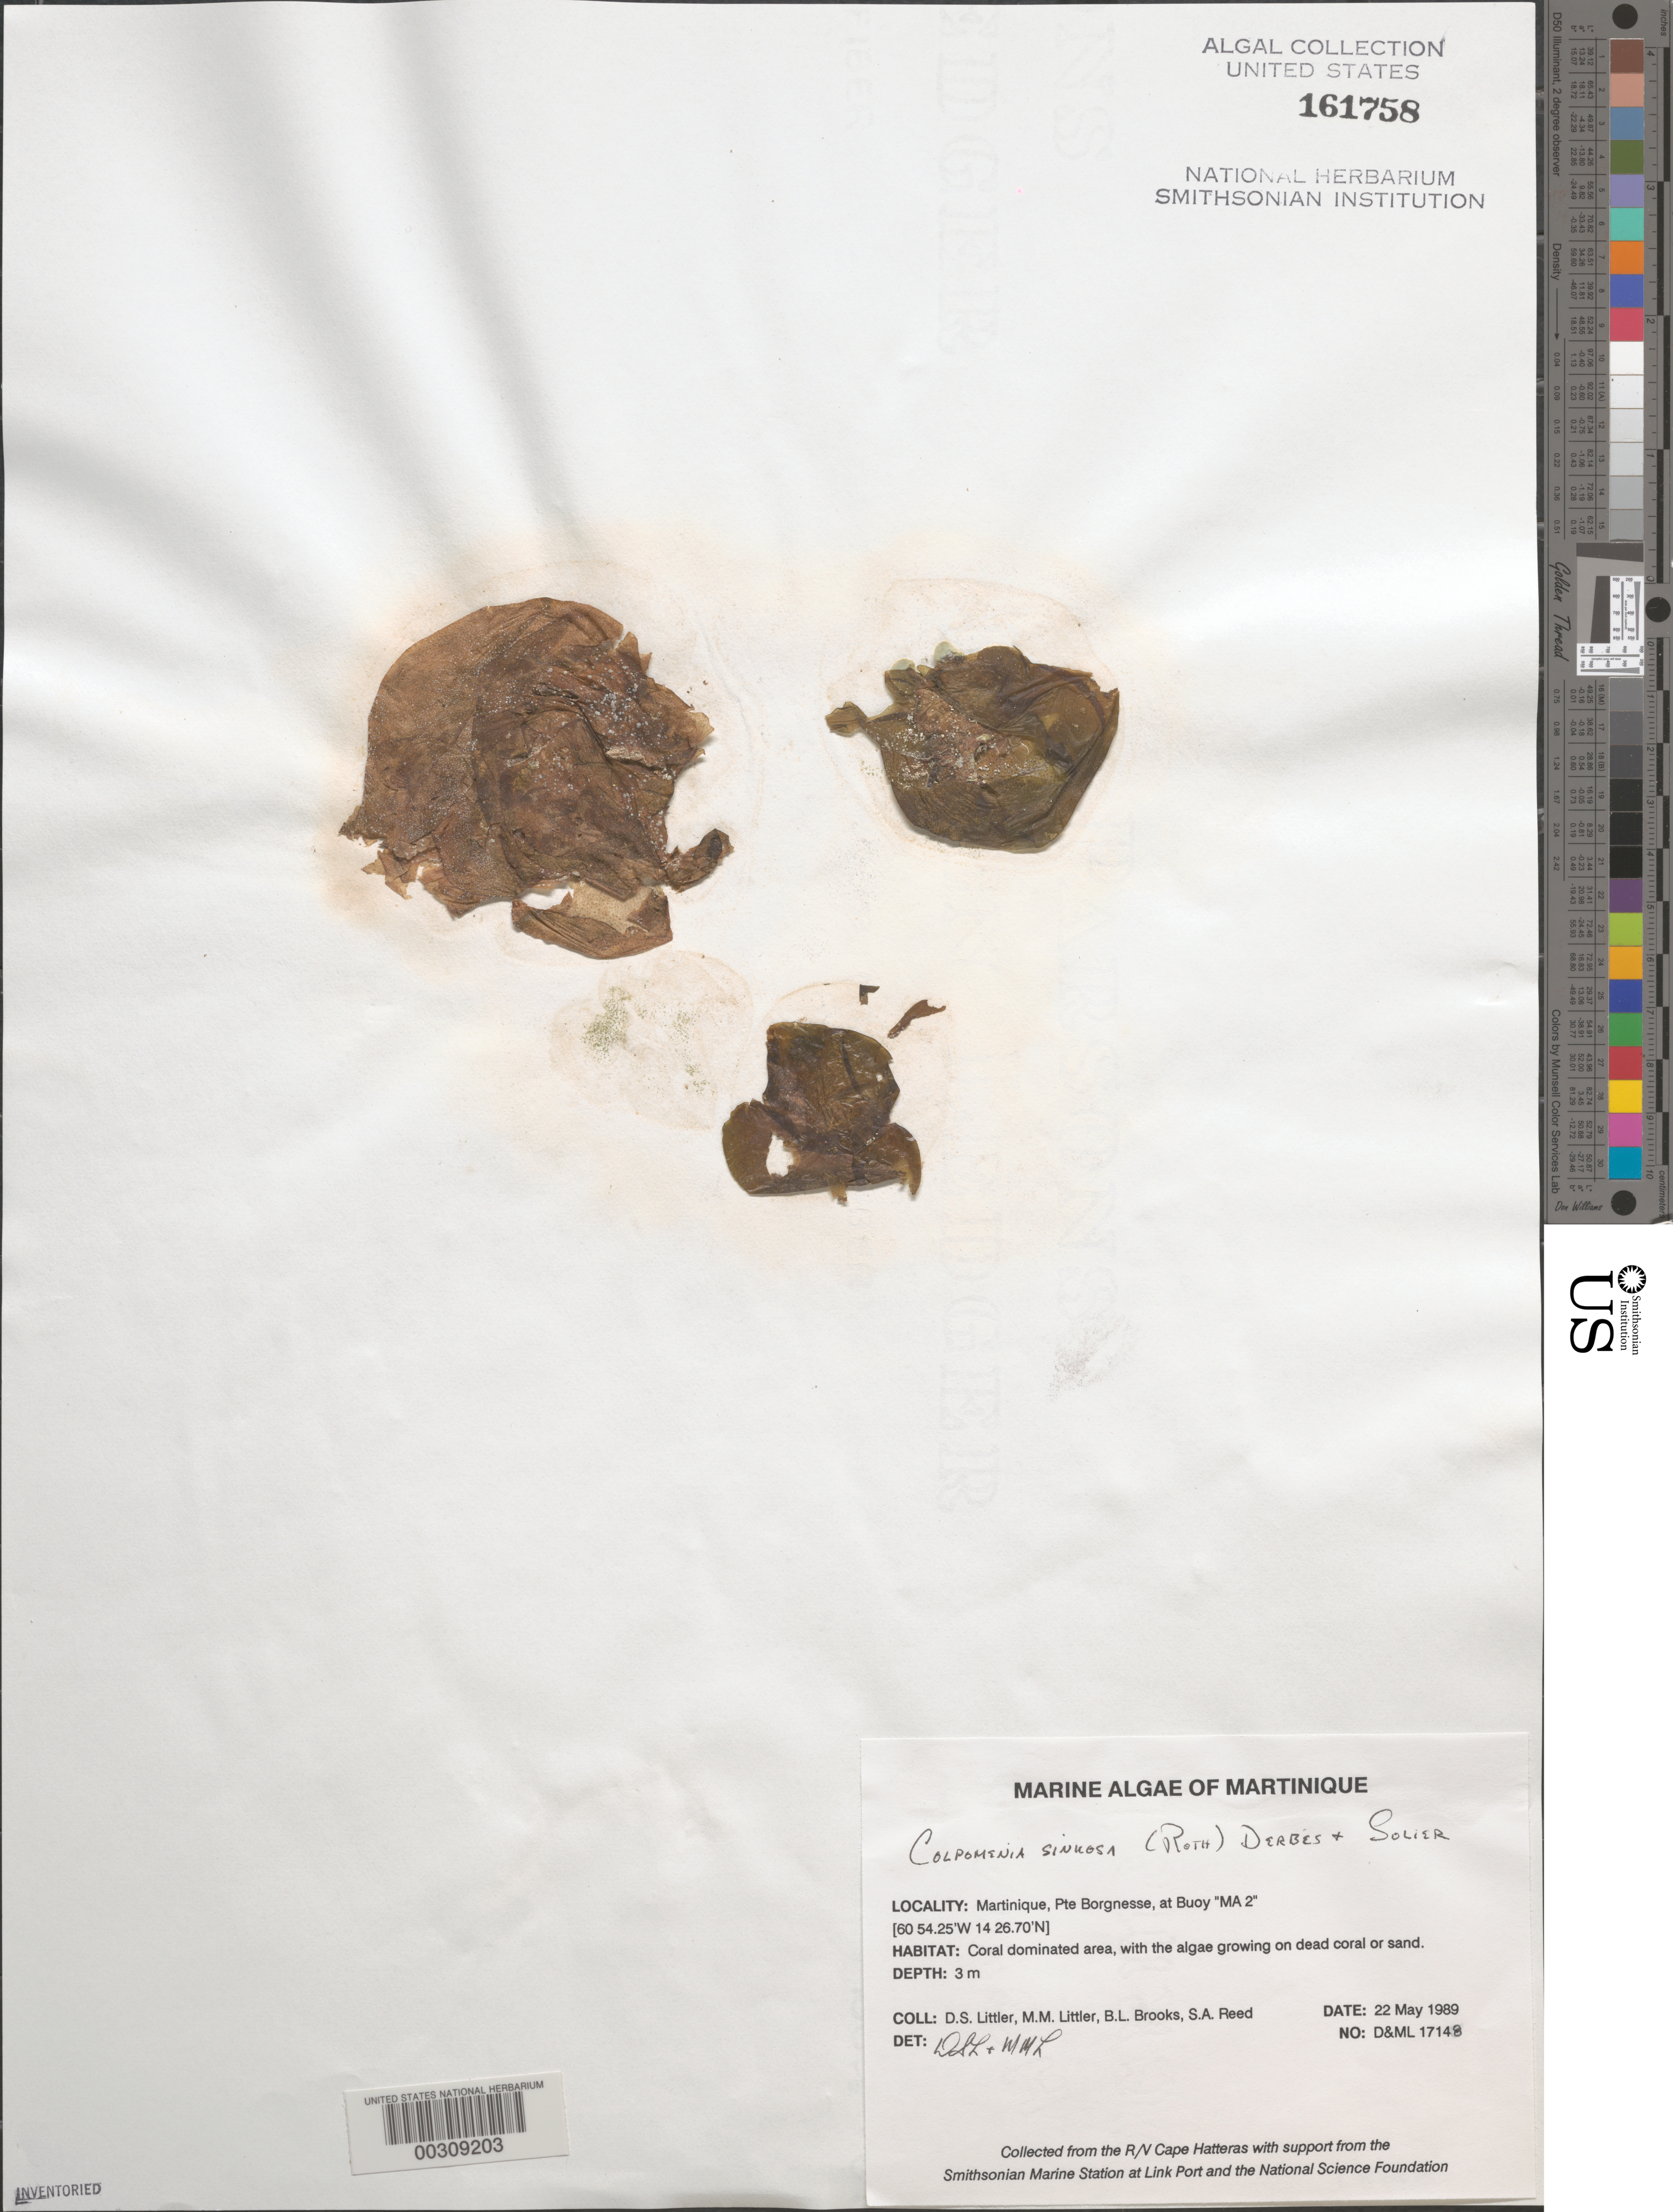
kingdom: Chromista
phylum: Ochrophyta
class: Phaeophyceae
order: Scytosiphonales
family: Scytosiphonaceae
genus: Colpomenia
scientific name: Colpomenia sinuosa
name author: (K. Mert. ex Roth) Derbes & Solier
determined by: Littler, D. S.; Littler, M. M.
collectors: D. S. Littler, M. M. Littler, B. Brooks & S. Reed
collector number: D&ML 17148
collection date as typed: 22 May 1989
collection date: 1989-05-22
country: Martinique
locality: Pointe Borgnesse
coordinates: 14 26.70 N, 60 54.25' W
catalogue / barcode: US 161758